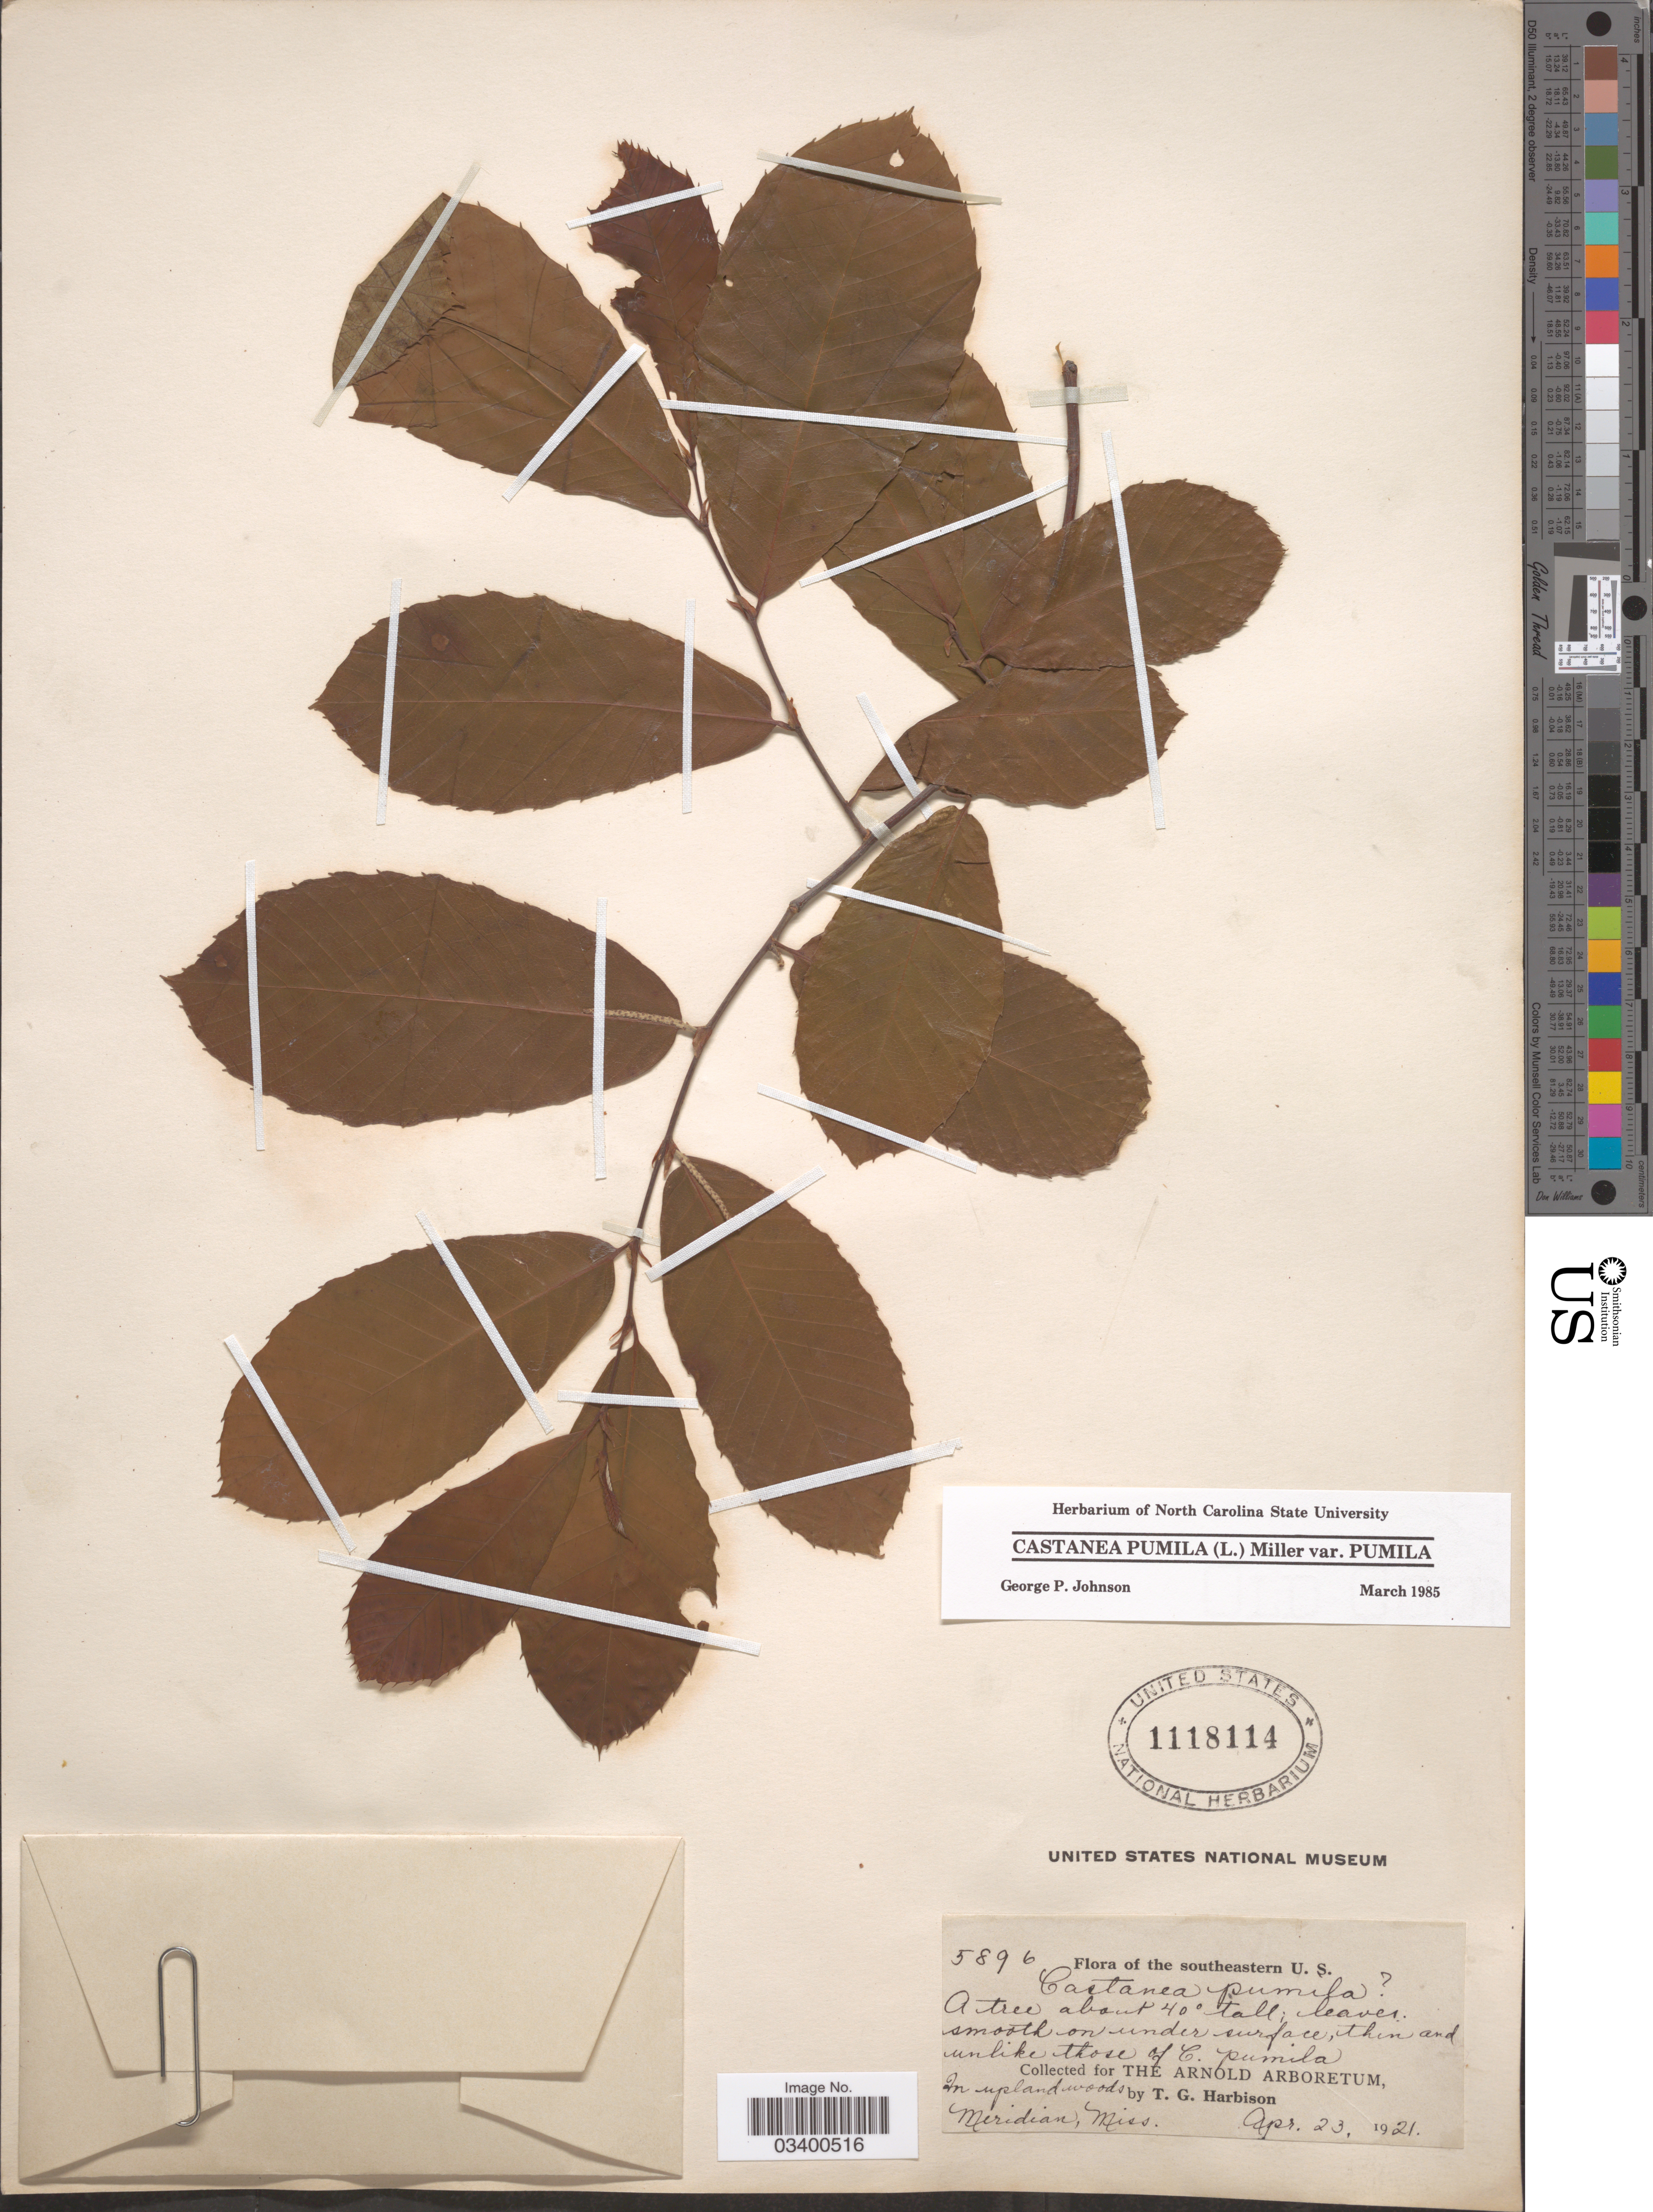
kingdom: Plantae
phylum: Tracheophyta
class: Magnoliopsida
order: Fagales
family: Fagaceae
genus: Castanea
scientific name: Castanea pumila var. pumila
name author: (L.) Mill.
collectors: T. Harbison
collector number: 5896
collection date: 1921-04-23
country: United States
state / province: Mississippi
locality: Southeastern U. S. Meridian.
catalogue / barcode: US 1118114